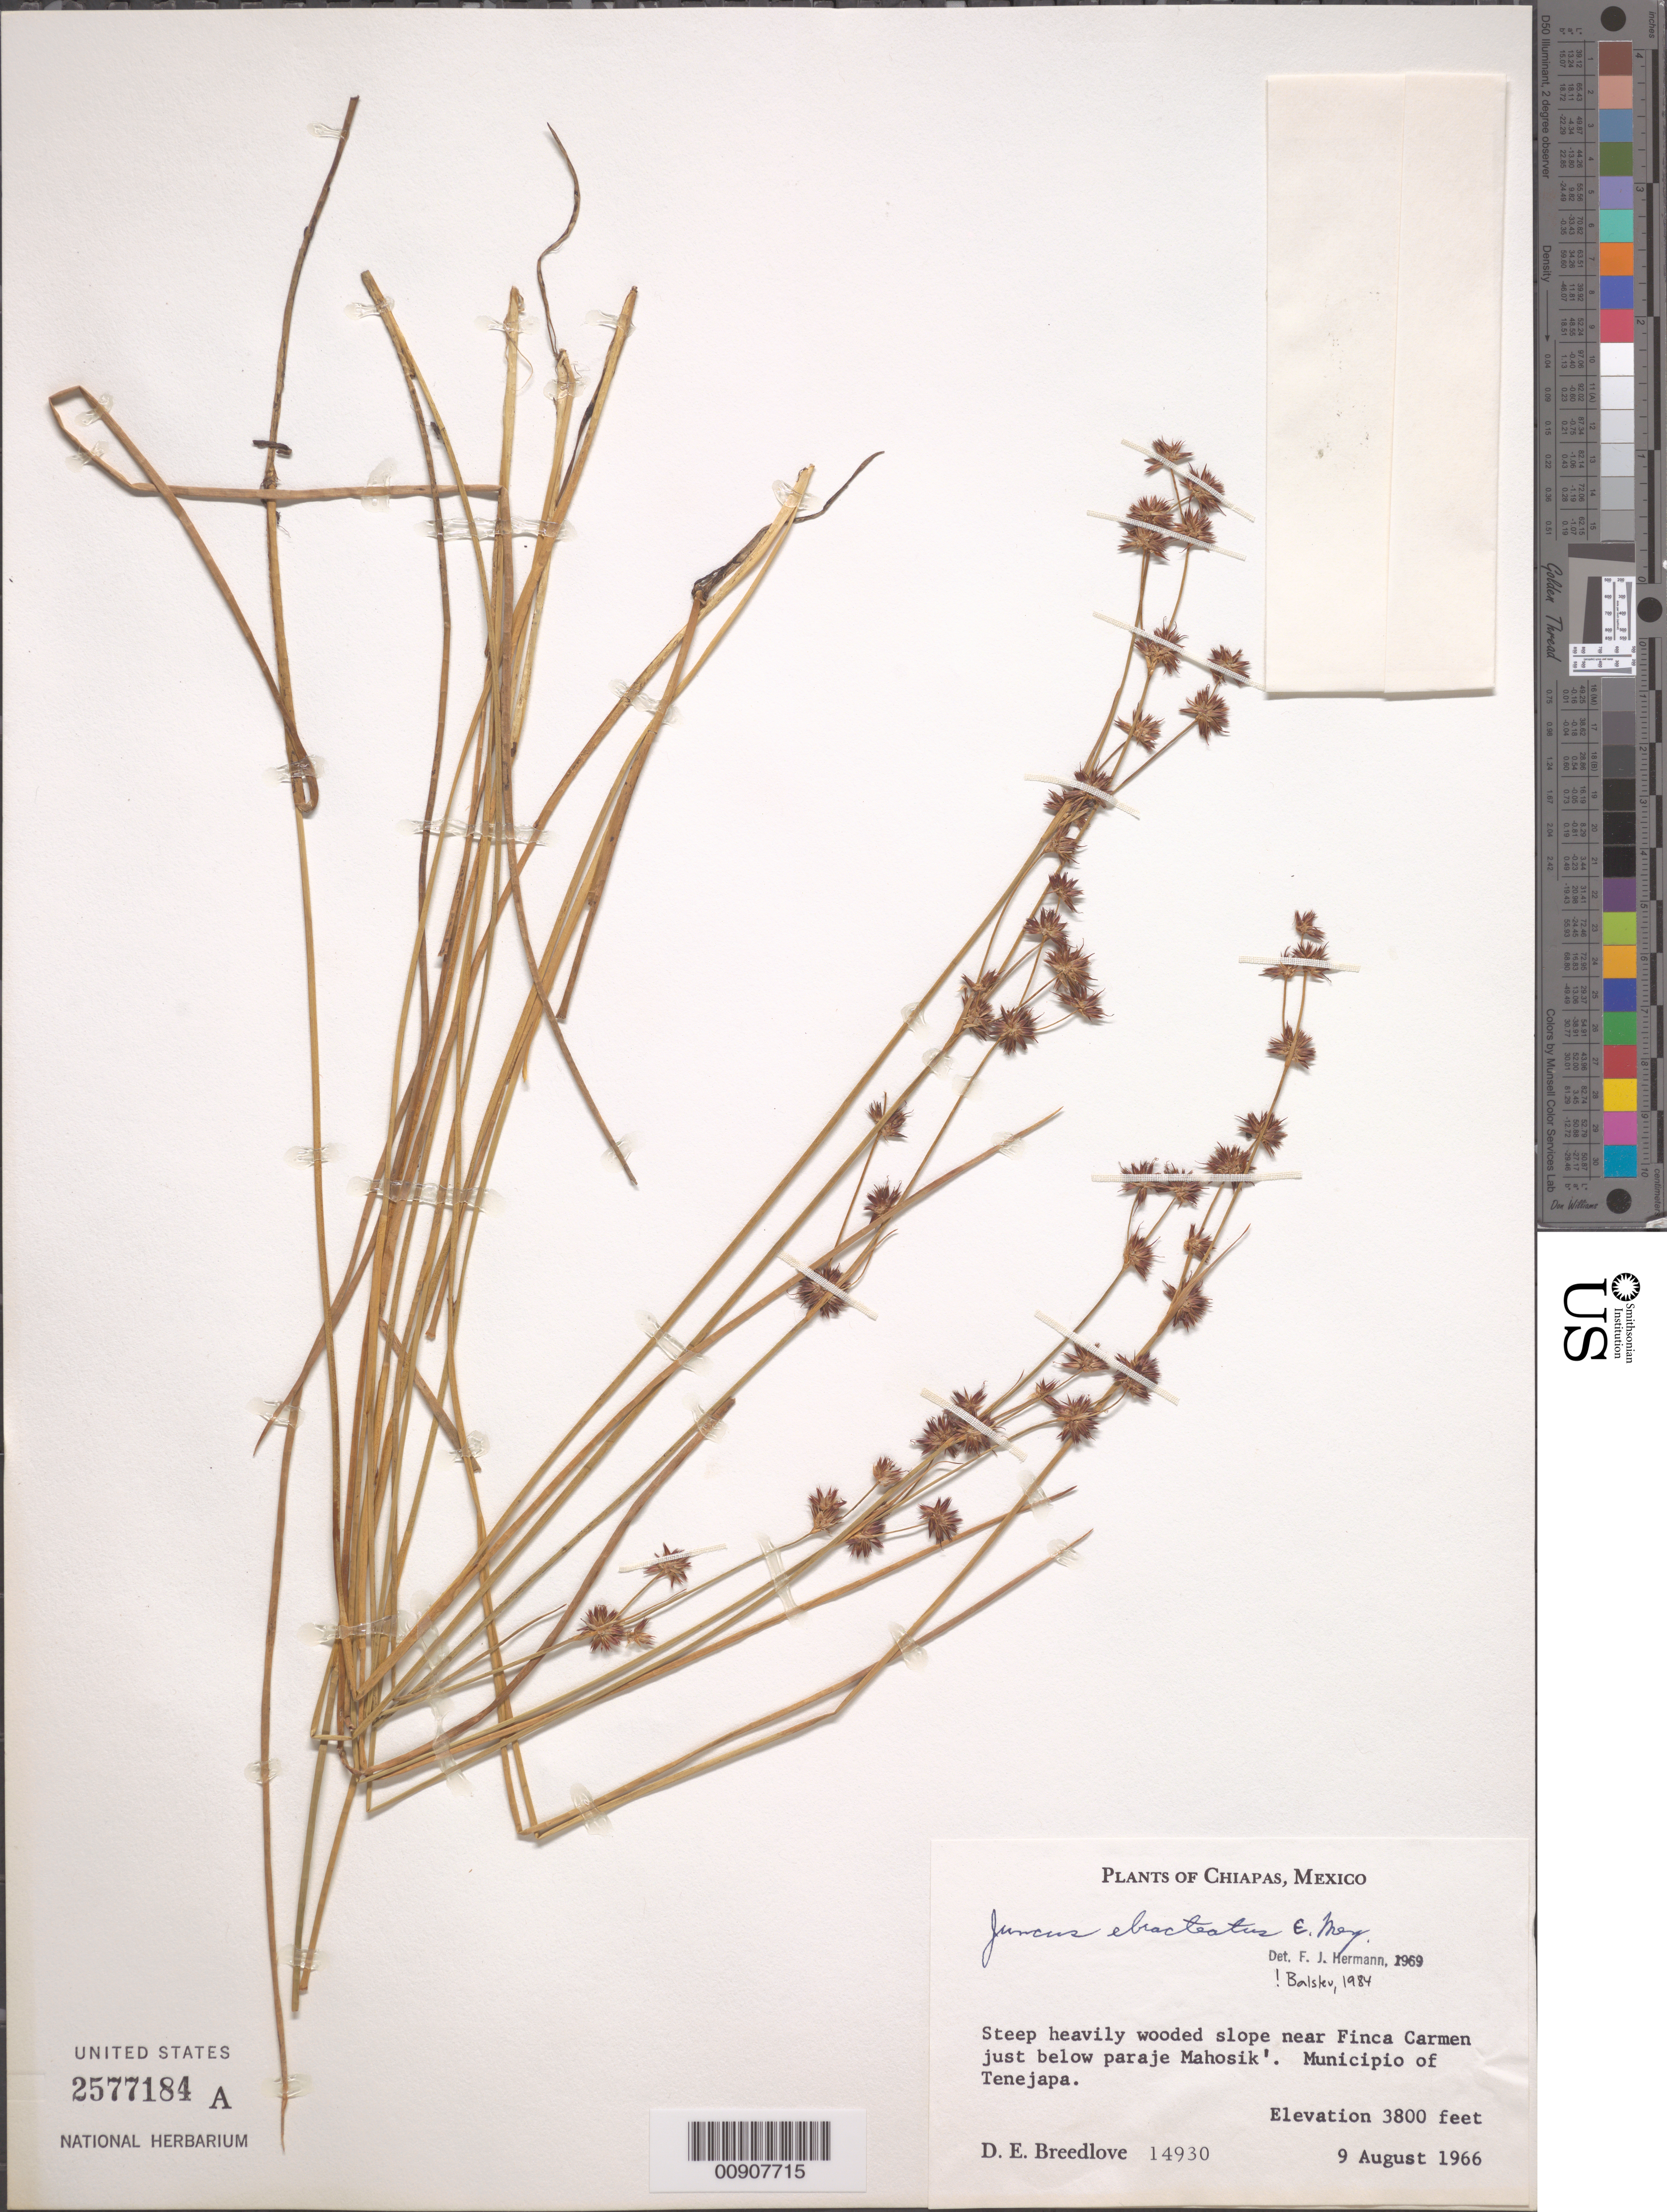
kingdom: Plantae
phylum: Tracheophyta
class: Liliopsida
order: Poales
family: Juncaceae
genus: Juncus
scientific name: Juncus ebracteatus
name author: E. Mey.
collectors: D. E. Breedlove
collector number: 14930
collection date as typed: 09 Aug 1966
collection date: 1966-08-09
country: Mexico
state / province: Chiapas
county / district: Tenejapa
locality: Near Finca Carmen just below paraje Mohosik'. Municipio of Tenejapa, Chiapas.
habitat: Steep heavily wooded slope.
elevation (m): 1158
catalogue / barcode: US 2577184A